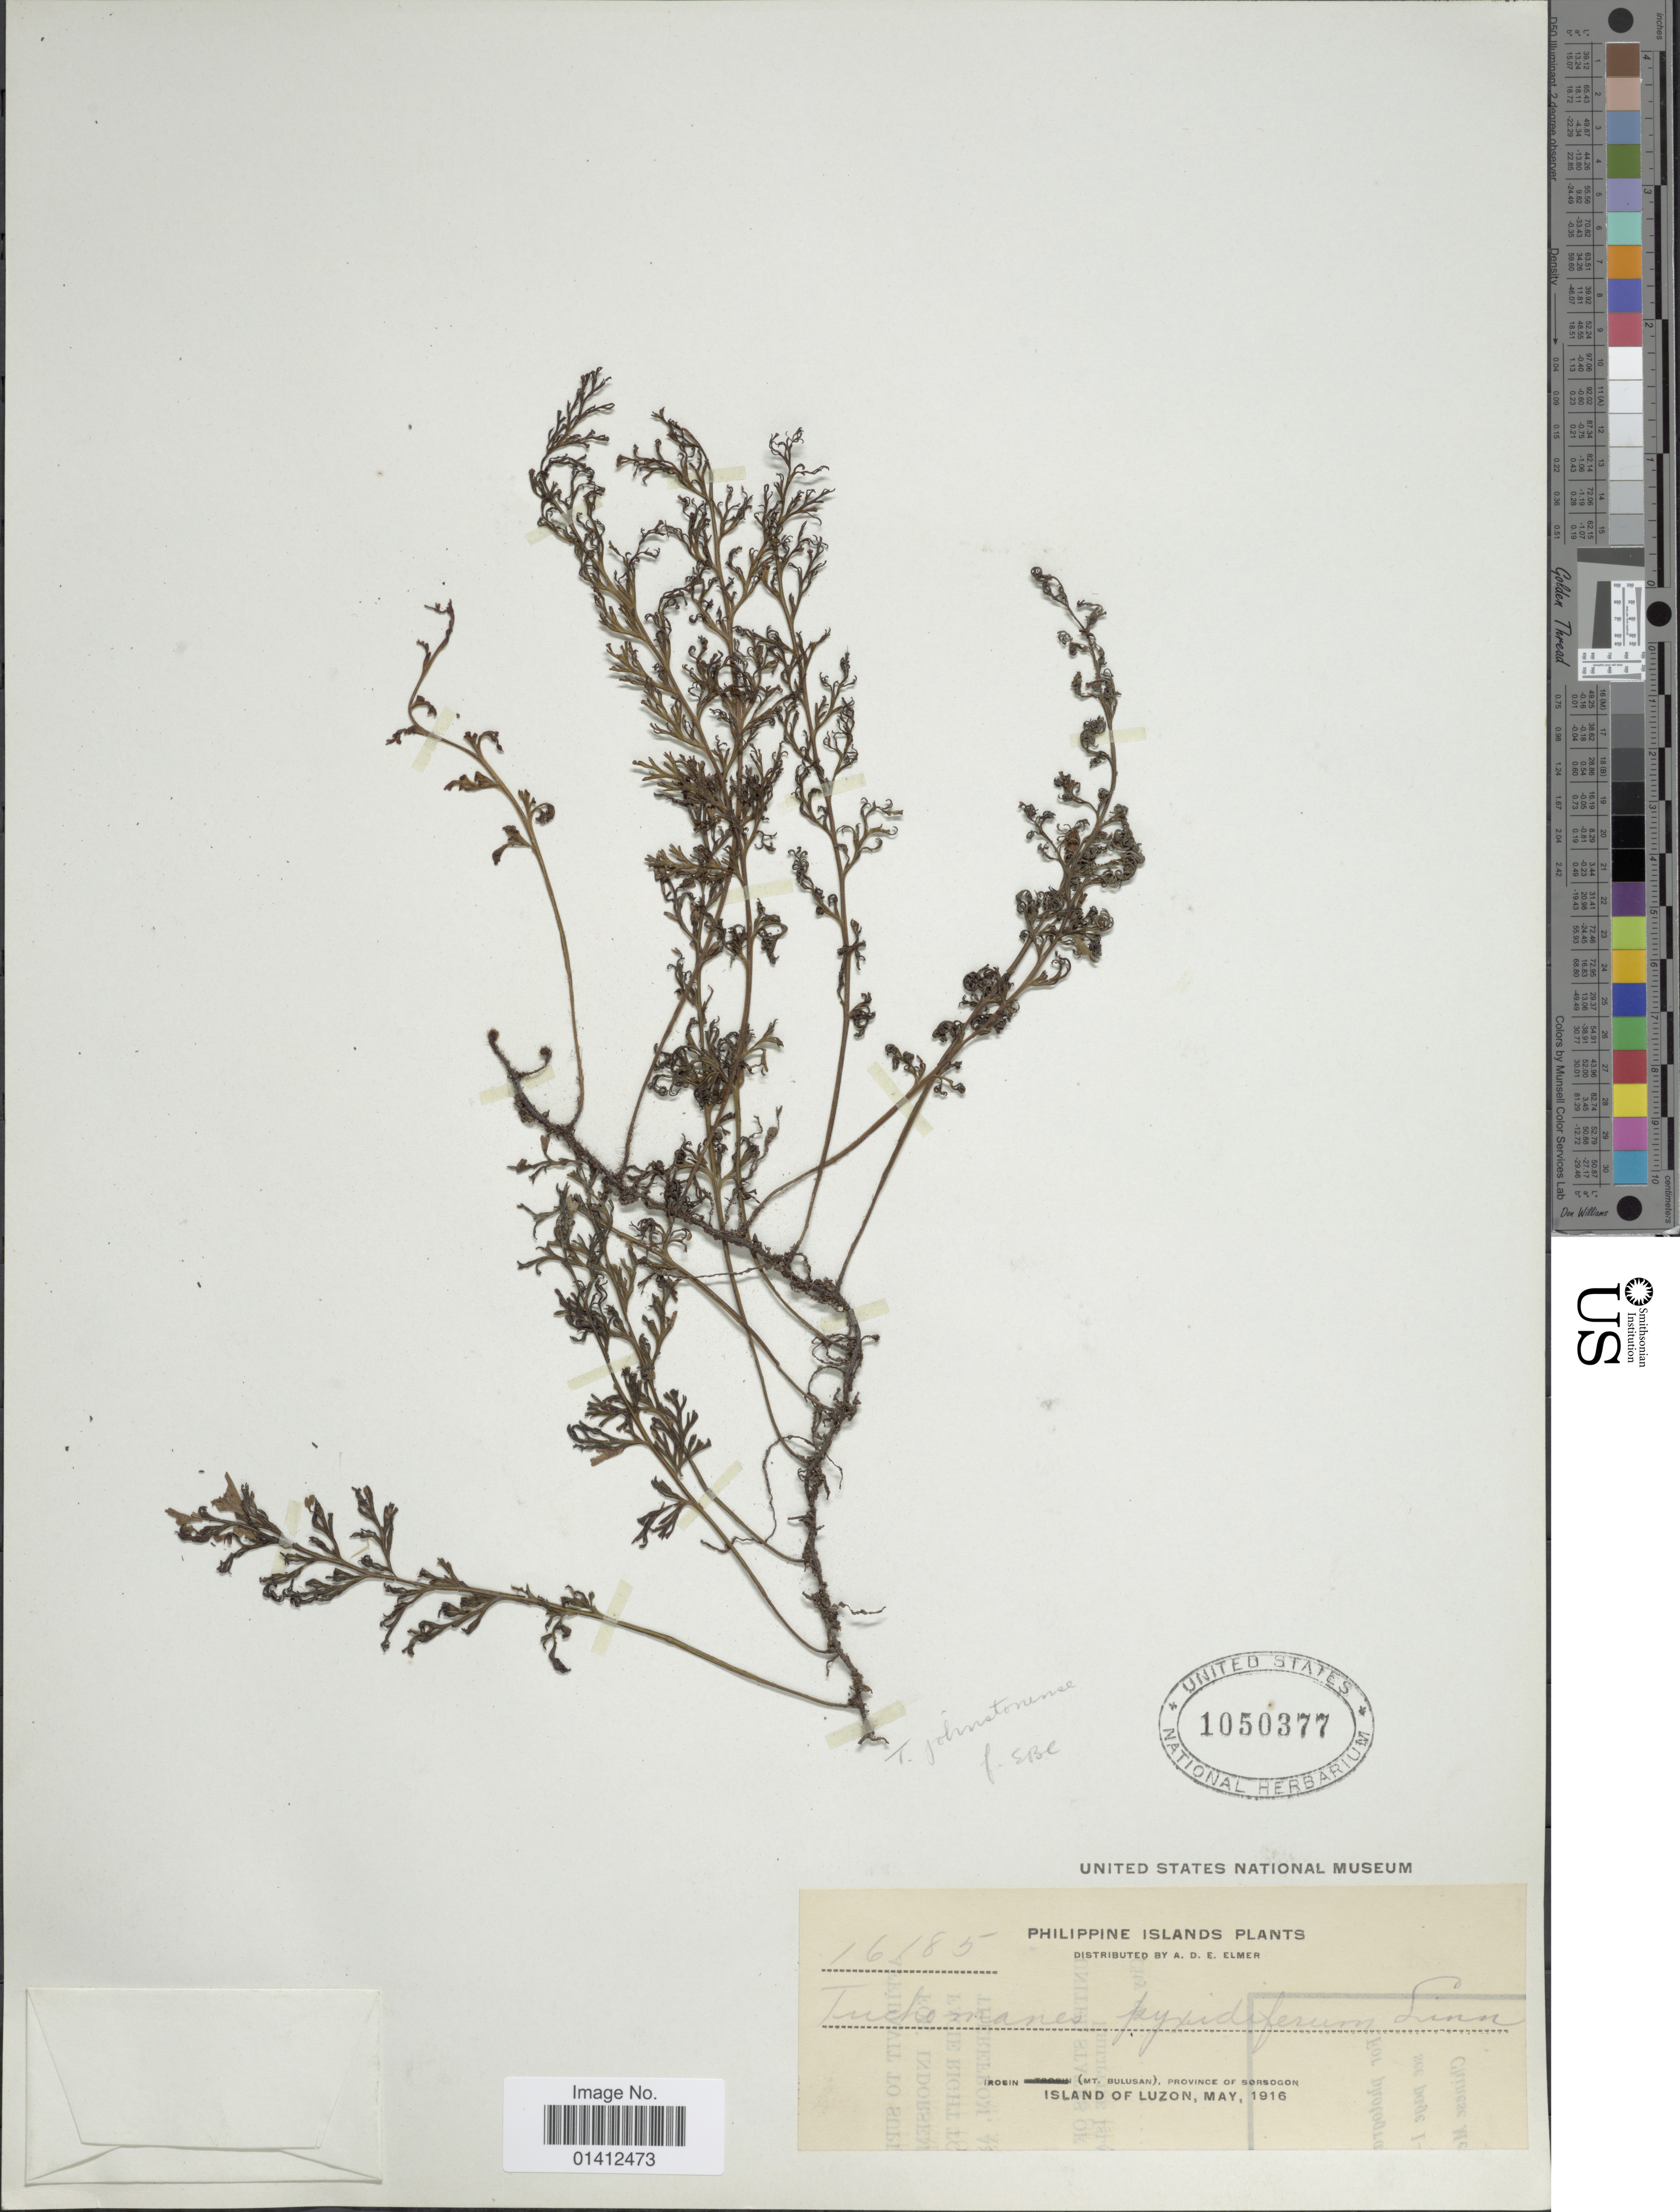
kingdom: Plantae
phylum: Tracheophyta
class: Polypodiopsida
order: Hymenophyllales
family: Hymenophyllaceae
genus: Vandenboschia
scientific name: Vandenboschia johnstonensis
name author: (Bailey) Copel.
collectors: A. D. E. Elmer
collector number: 16185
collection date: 1916-05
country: Philippines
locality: Irosin, (Mt Bulusan), Province of Sorsogon, Island of Luzon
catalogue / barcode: US 1050377